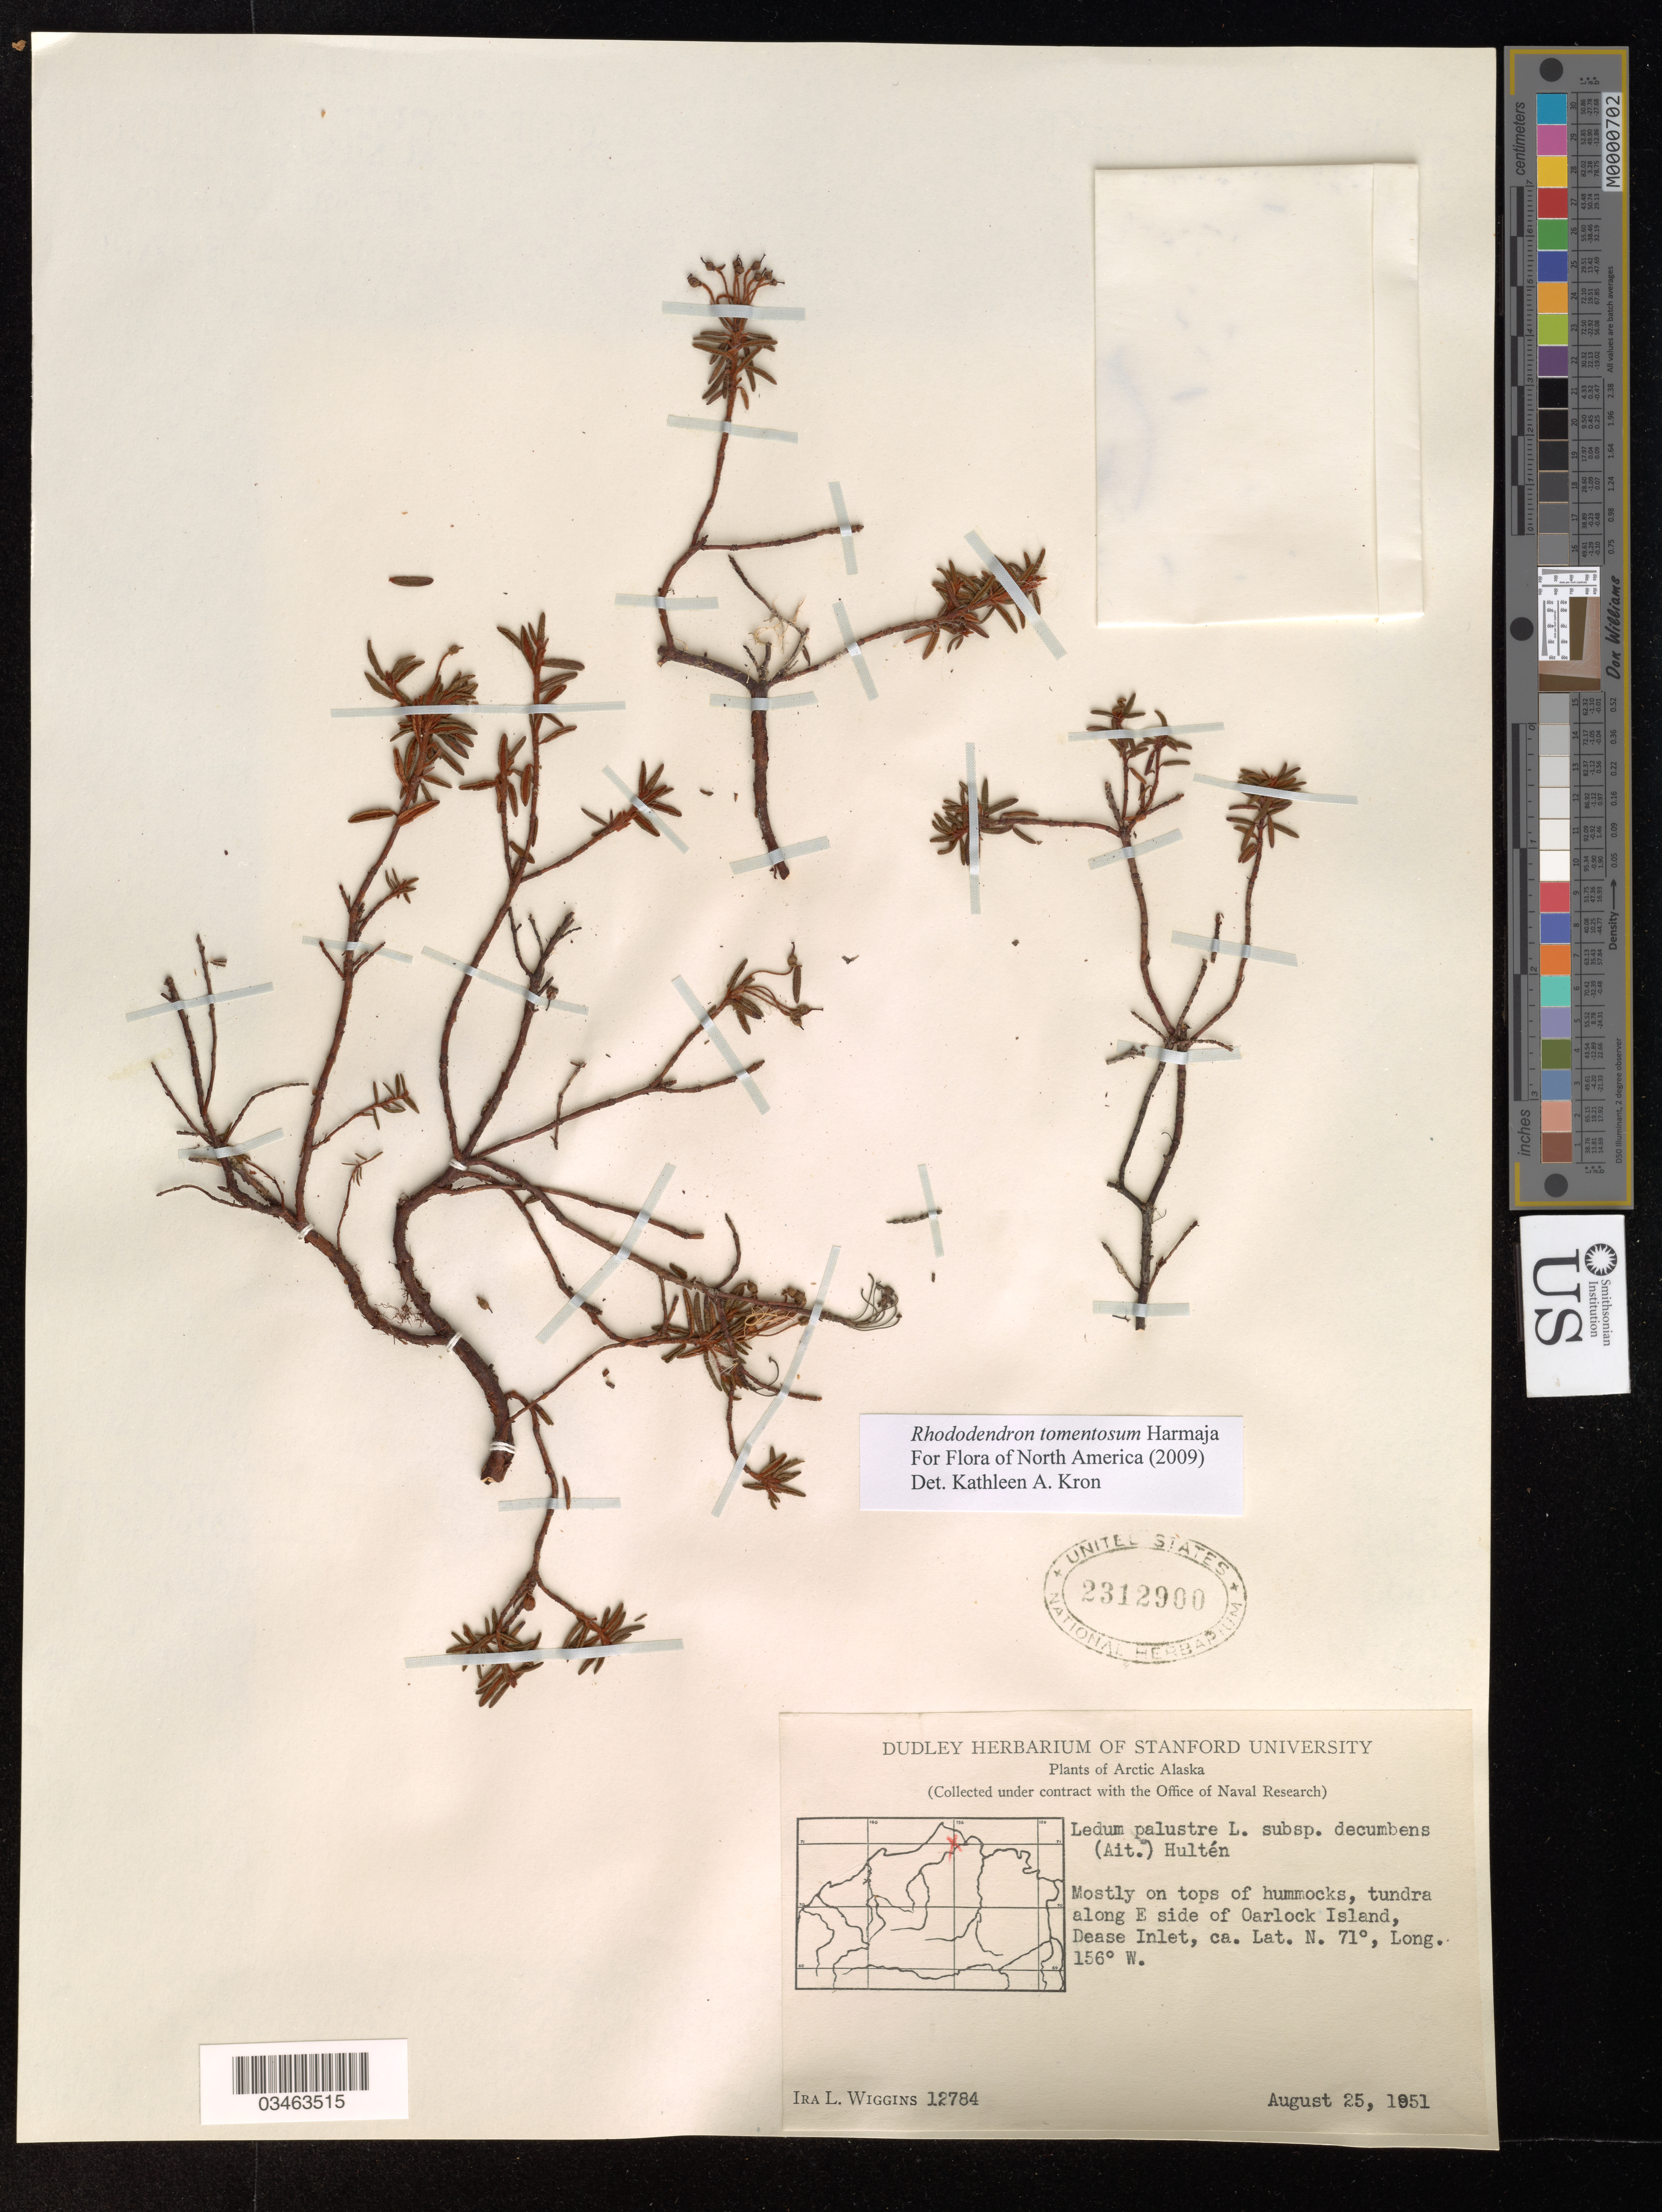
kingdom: Plantae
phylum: Tracheophyta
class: Magnoliopsida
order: Ericales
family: Ericaceae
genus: Rhododendron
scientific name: Rhododendron tomentosum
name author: Harmaja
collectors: I. L. Wiggins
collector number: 12784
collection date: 1851-08-25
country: United States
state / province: Alaska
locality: Arctic Alaska. Tundra along E side of Oarlock Island, Dease Inlet.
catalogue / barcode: US 2312900